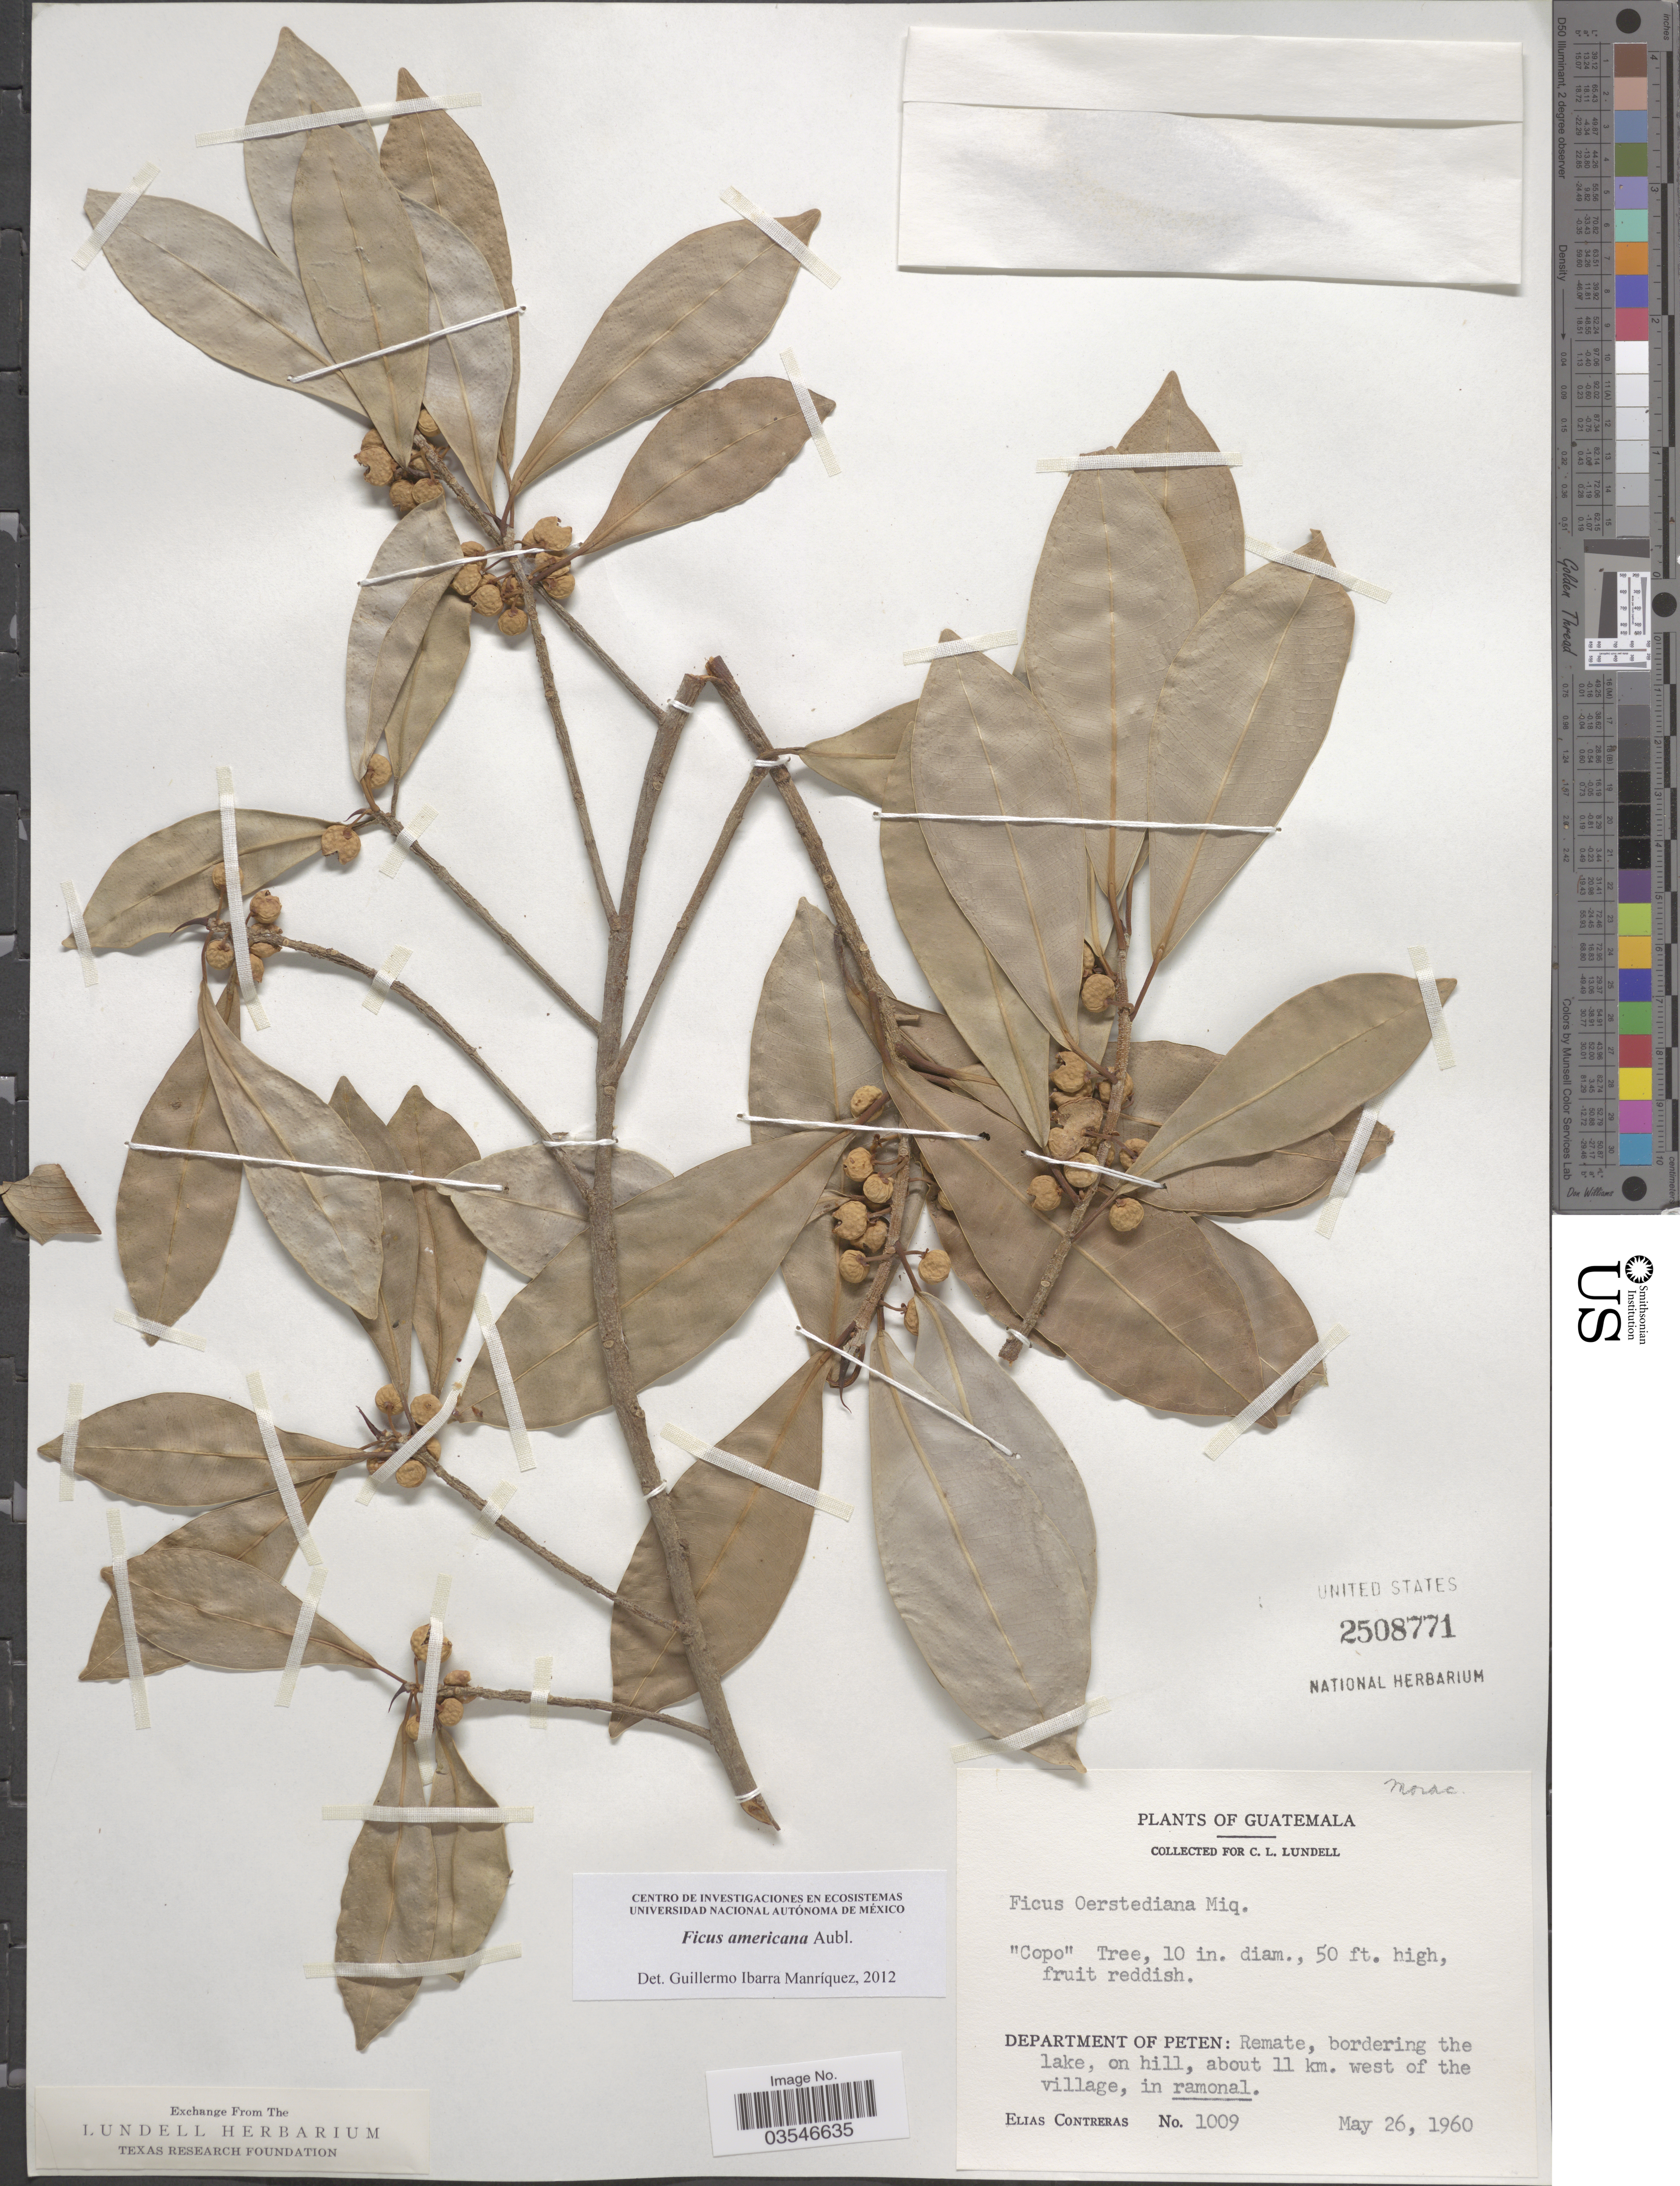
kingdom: Plantae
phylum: Tracheophyta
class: Magnoliopsida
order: Rosales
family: Moraceae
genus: Ficus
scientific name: Ficus americana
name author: Aubl.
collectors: E. Contreras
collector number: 1009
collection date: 1960-05-26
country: Guatemala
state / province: El Peten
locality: Department of Peten: Remate, bordering the lake, on hill, about 11 km. west of the village.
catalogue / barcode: US 2508771